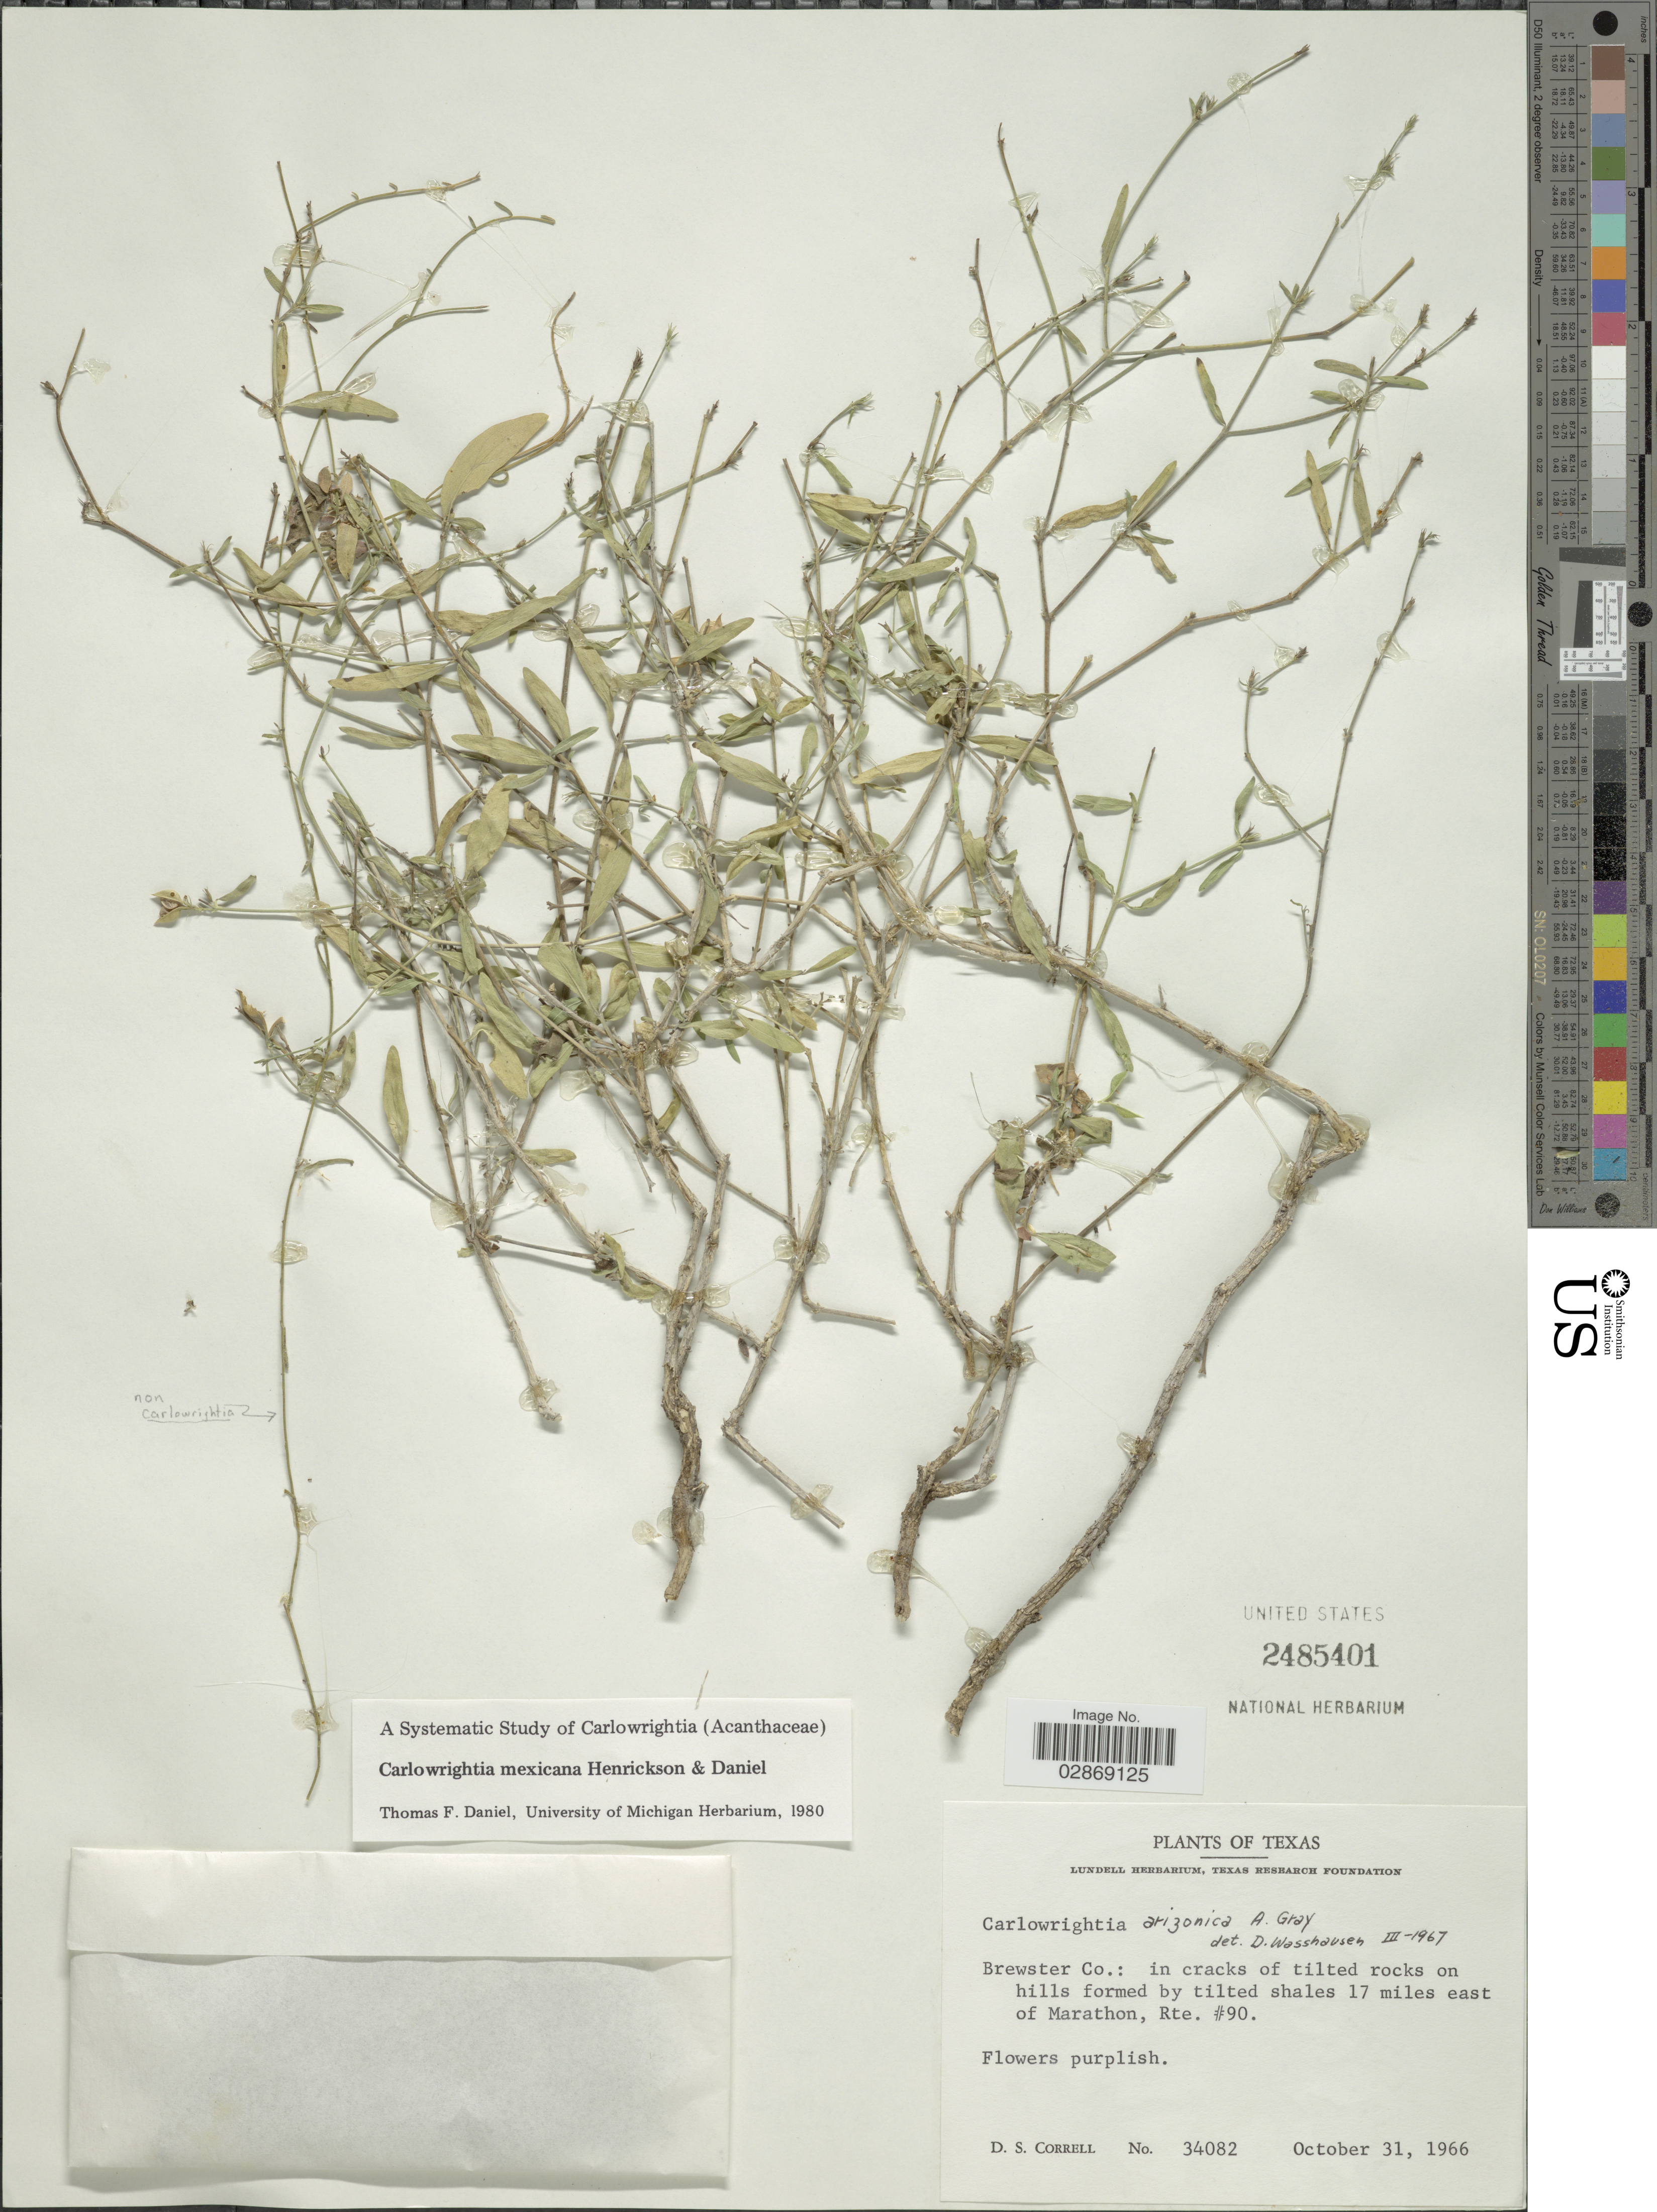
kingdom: Plantae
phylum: Tracheophyta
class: Magnoliopsida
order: Lamiales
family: Acanthaceae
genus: Carlowrightia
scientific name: Carlowrightia mexicana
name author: Henrickson & T.F. Daniel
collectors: D. S. Correll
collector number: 34082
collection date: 1966-10-31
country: United States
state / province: Texas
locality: Brewster Co.: in cracks in tilted rocks on hills formed by tilted shales 17 miles east of Marathon, Rte. #90.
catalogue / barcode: US 2485401